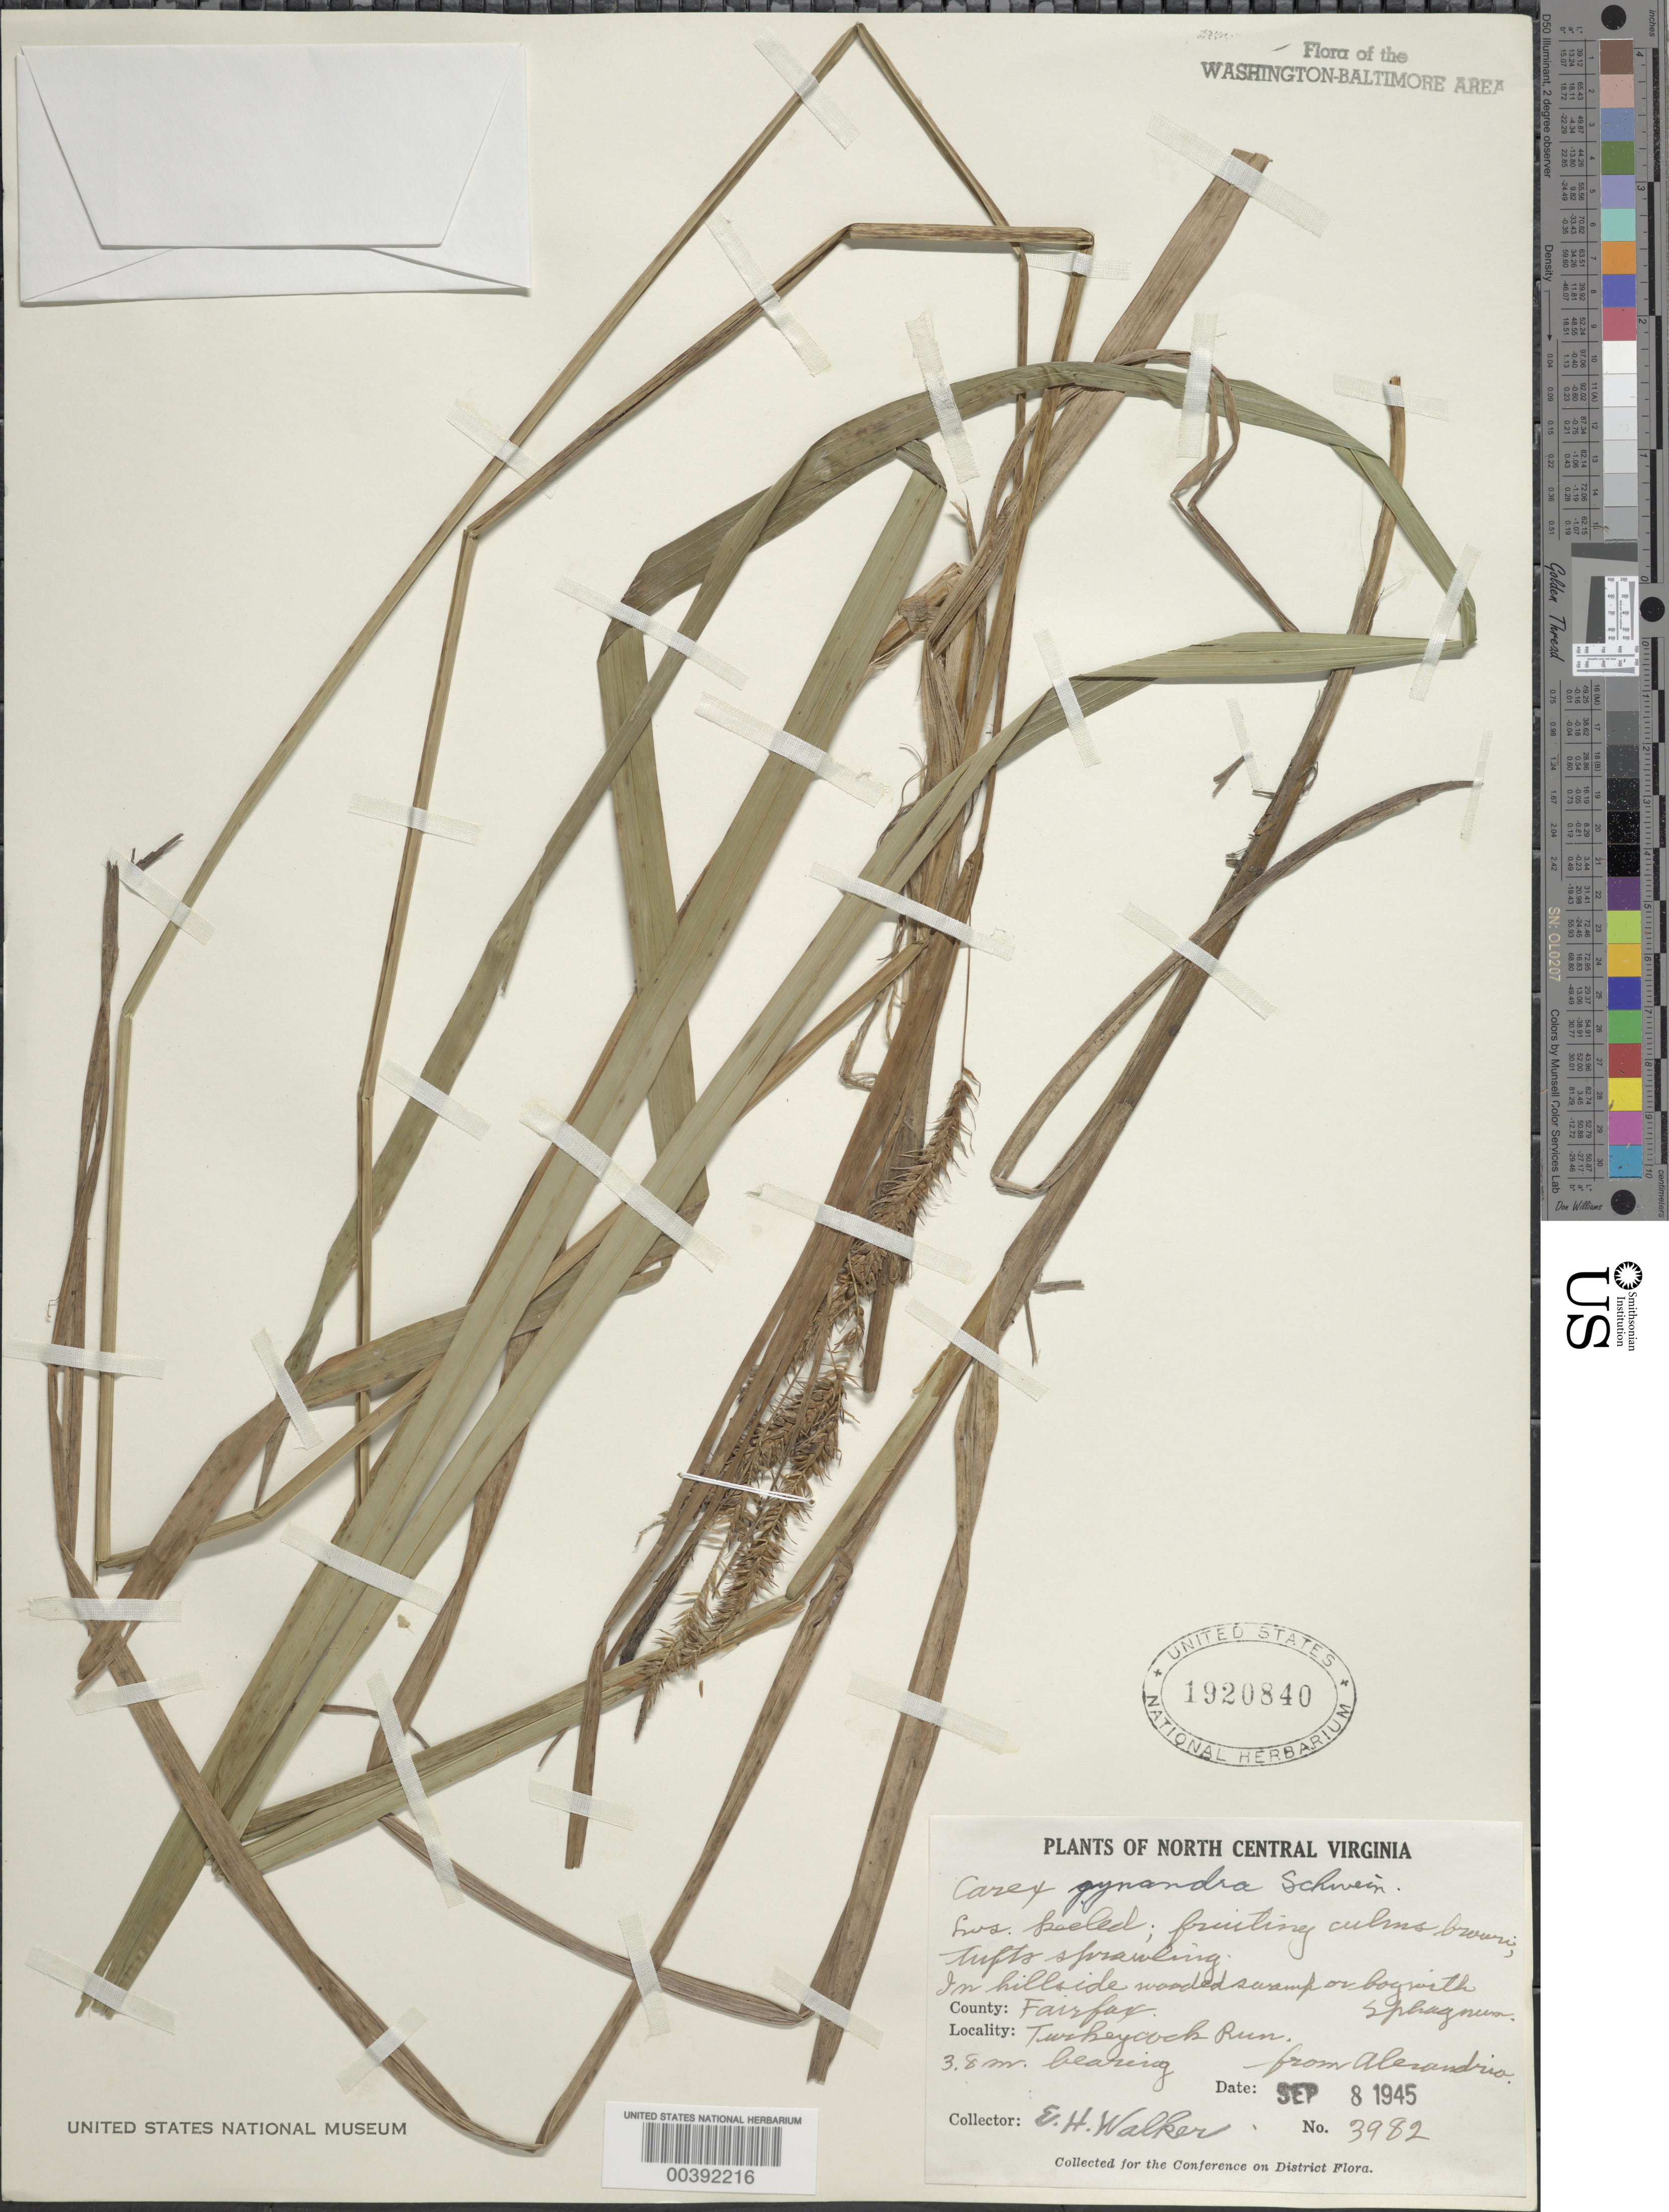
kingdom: Plantae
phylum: Tracheophyta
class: Liliopsida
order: Poales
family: Cyperaceae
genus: Carex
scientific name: Carex gynandra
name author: Schwein.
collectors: E. H. Walker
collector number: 3982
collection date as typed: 08 Sep 1945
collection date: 1945-09-08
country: United States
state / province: Virginia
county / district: Fairfax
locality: Turkeycock Run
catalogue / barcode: US 1920840